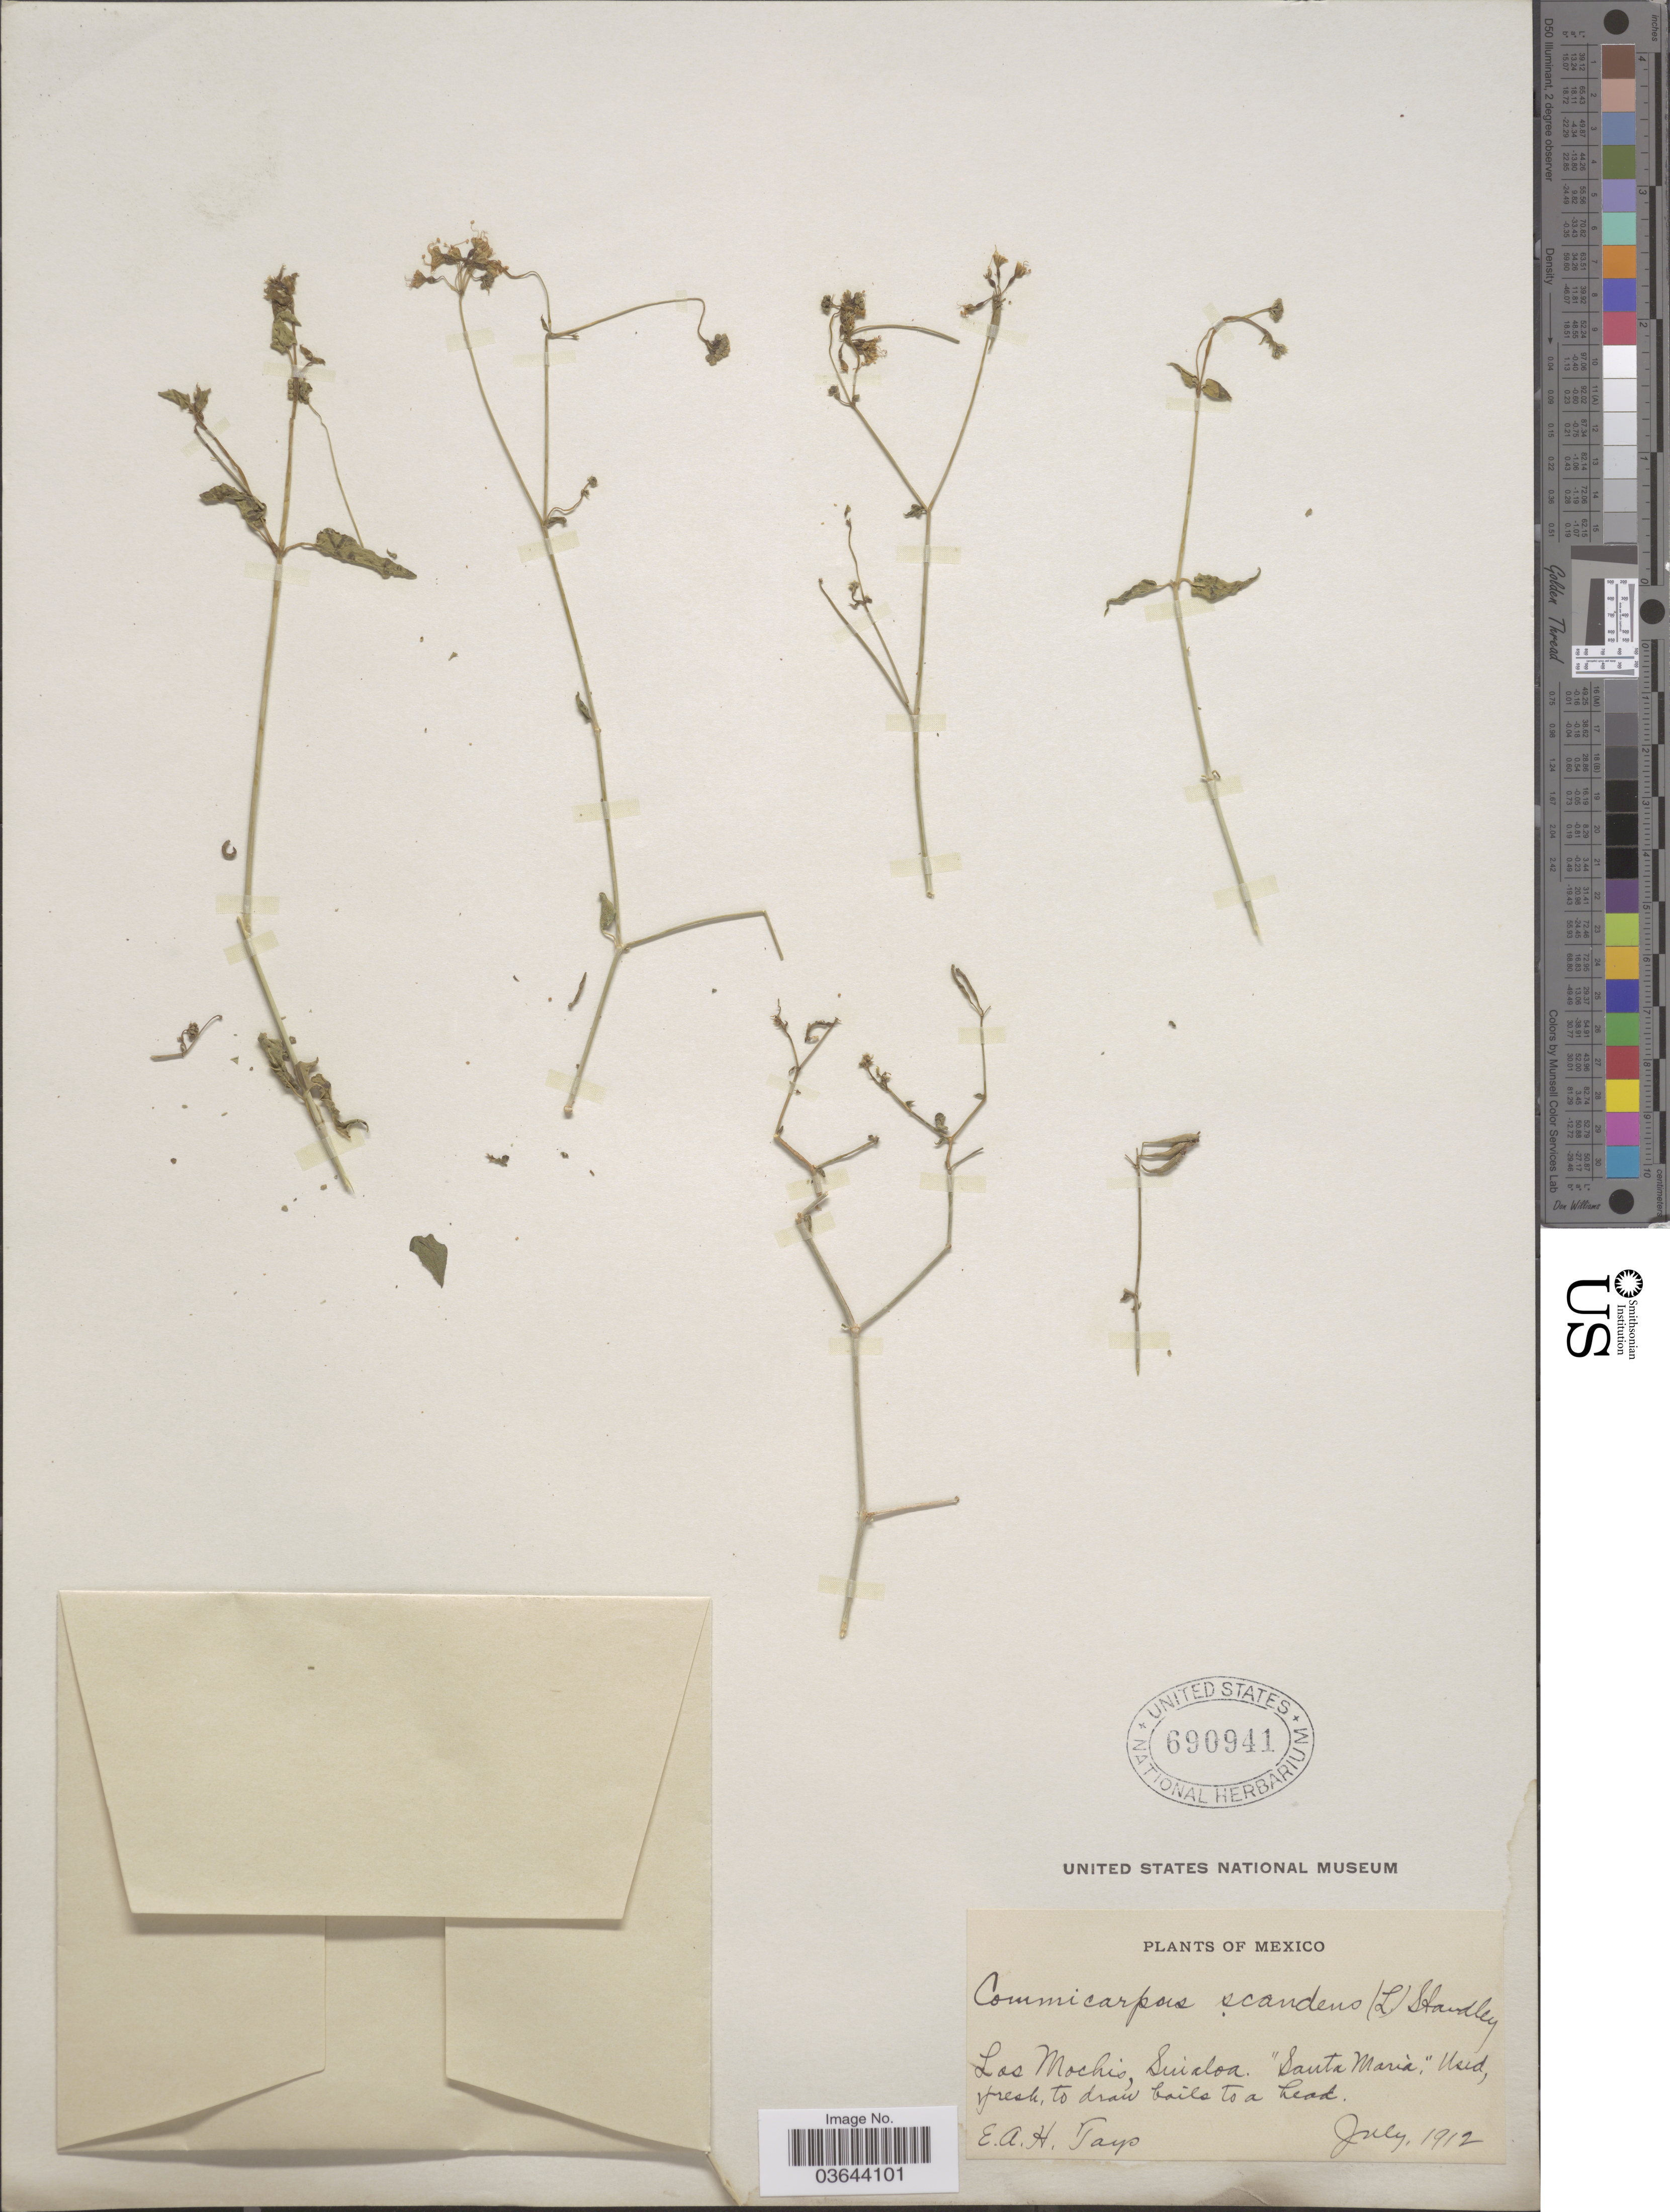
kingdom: Plantae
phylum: Tracheophyta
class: Magnoliopsida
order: Caryophyllales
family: Nyctaginaceae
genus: Commicarpus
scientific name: Commicarpus scandens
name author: (L.) Standl.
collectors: E. Tays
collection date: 1912-07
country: Mexico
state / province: Sinaloa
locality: Los Mochis. "Santa Maria," [unsure placement]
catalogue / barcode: US 690941